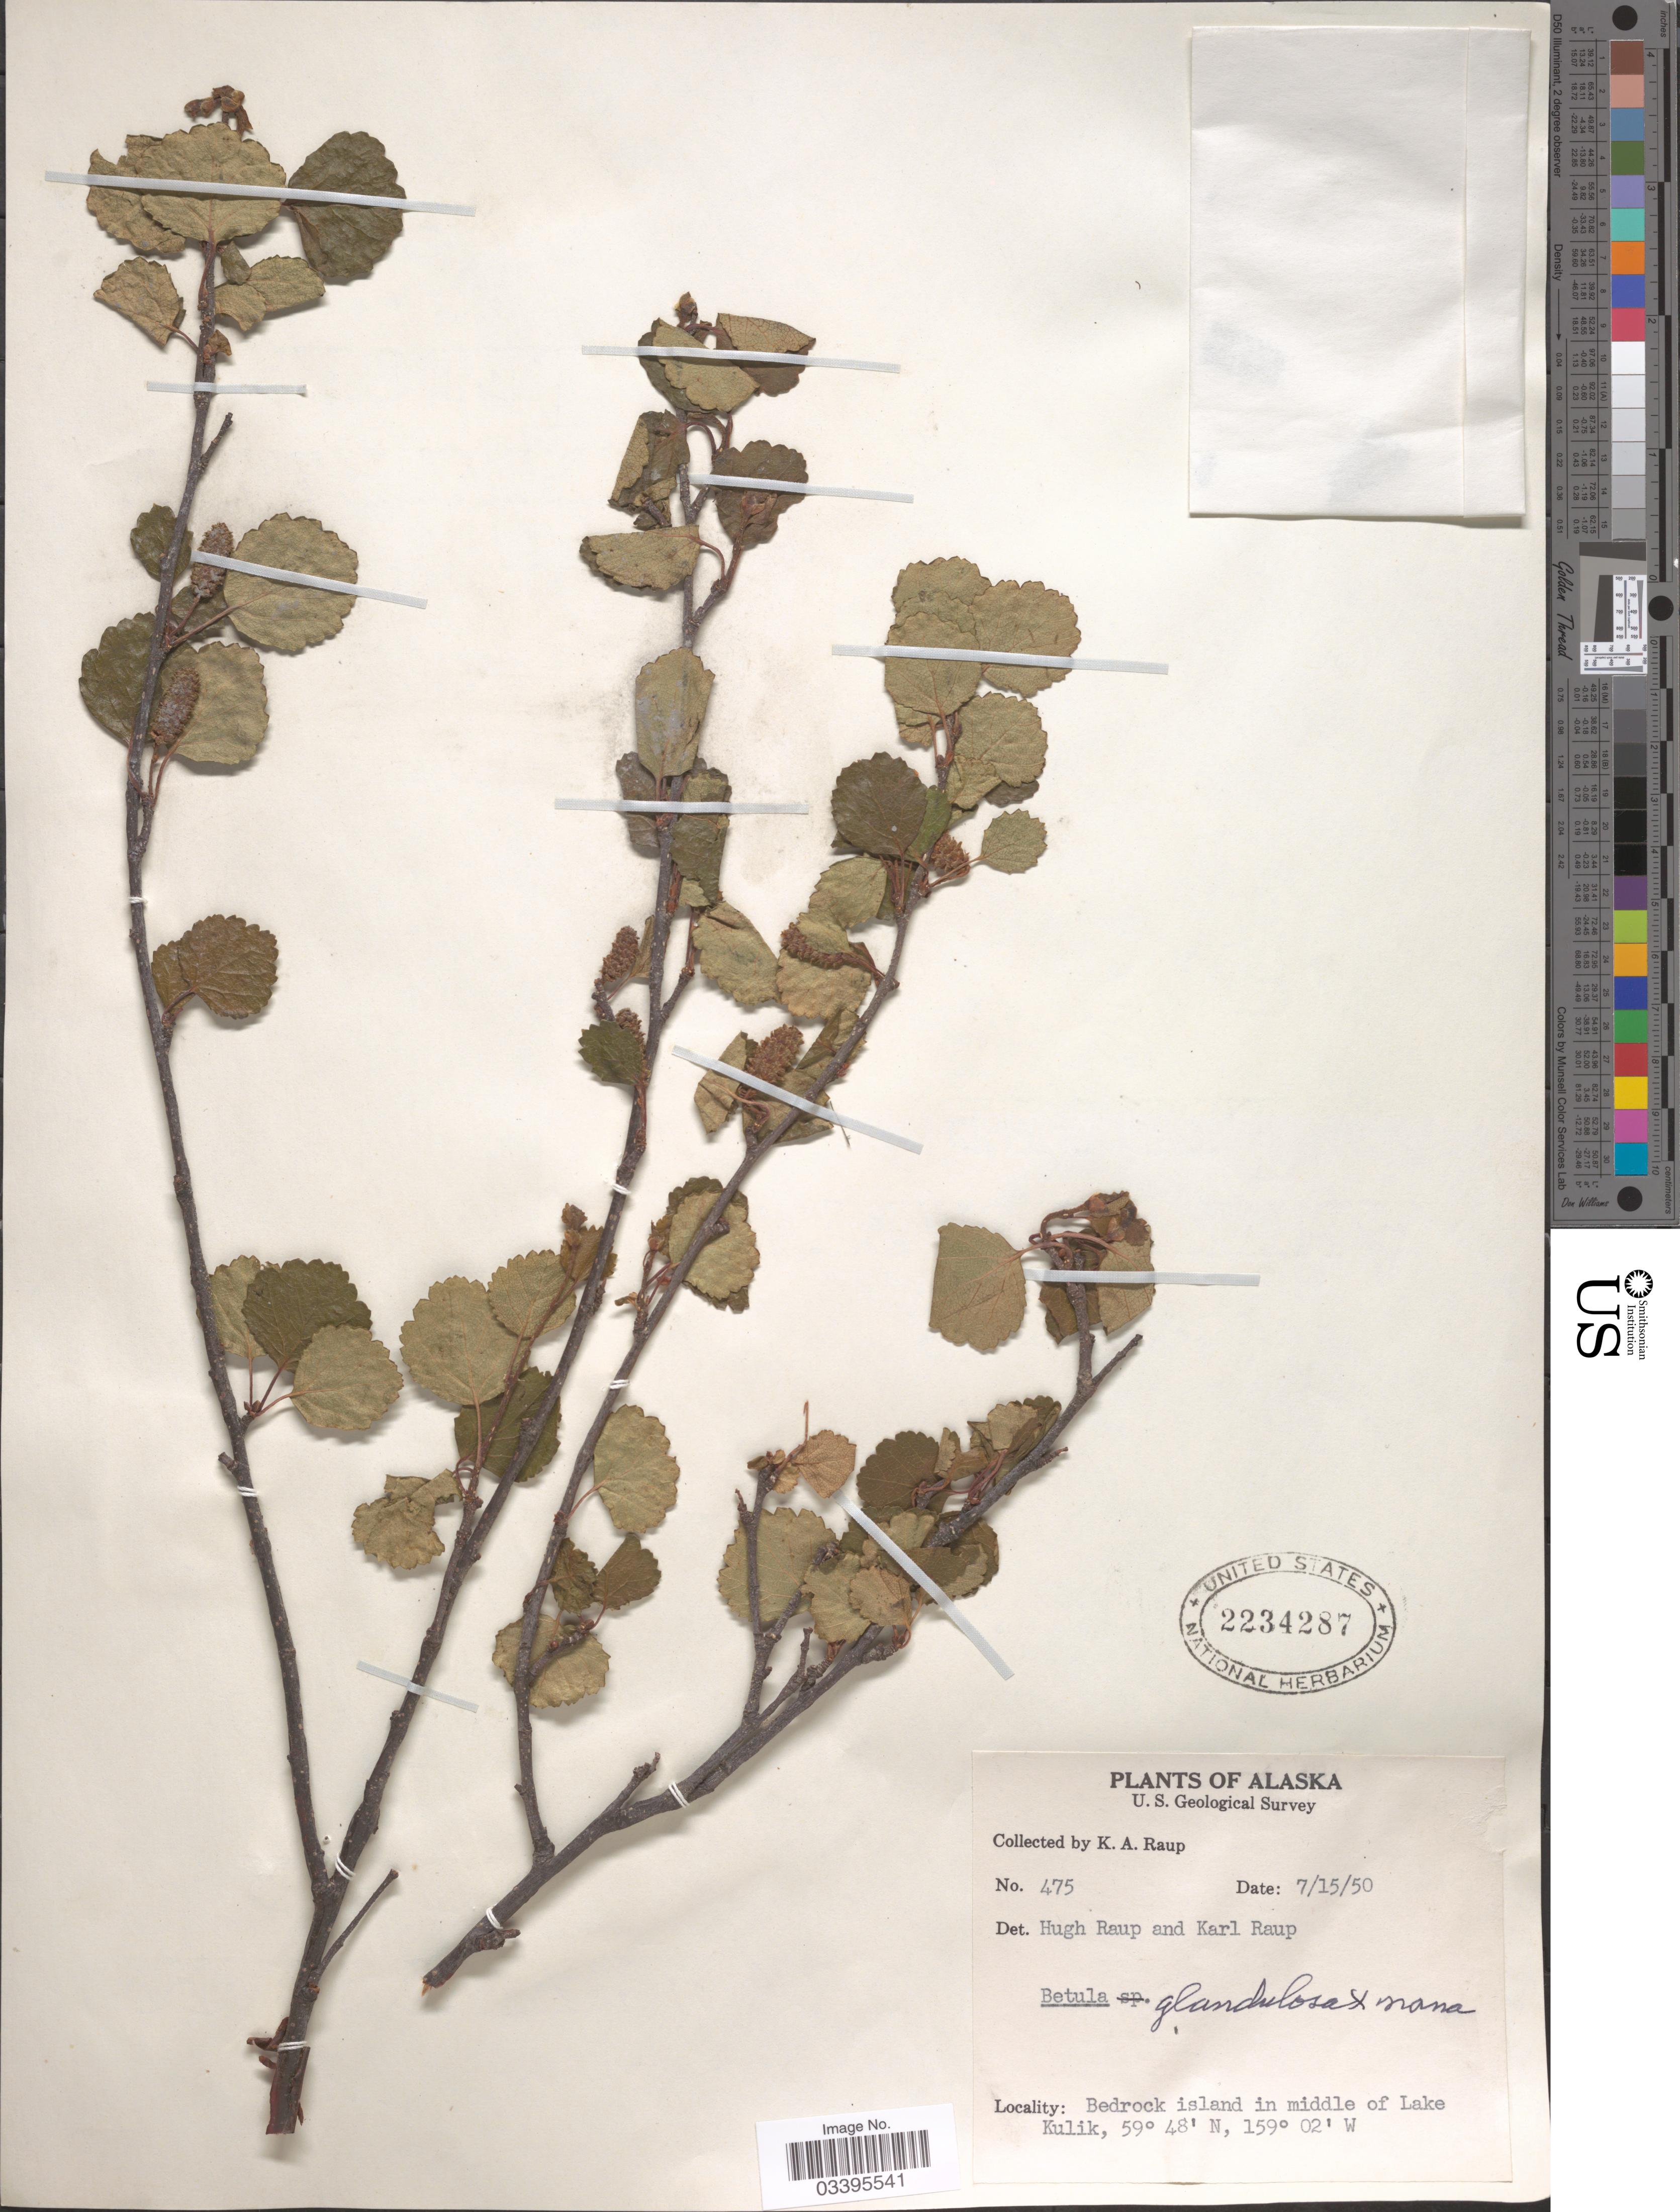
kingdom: Plantae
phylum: Tracheophyta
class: Magnoliopsida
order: Fagales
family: Betulaceae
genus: Betula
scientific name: Betula glandulosa x B. nana L.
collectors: K. Raup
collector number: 475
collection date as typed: Transcribed d/m/y: 15/7/50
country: United States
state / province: Alaska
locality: Bedrock island in middle of Lake Kulik.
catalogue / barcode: US 2234287